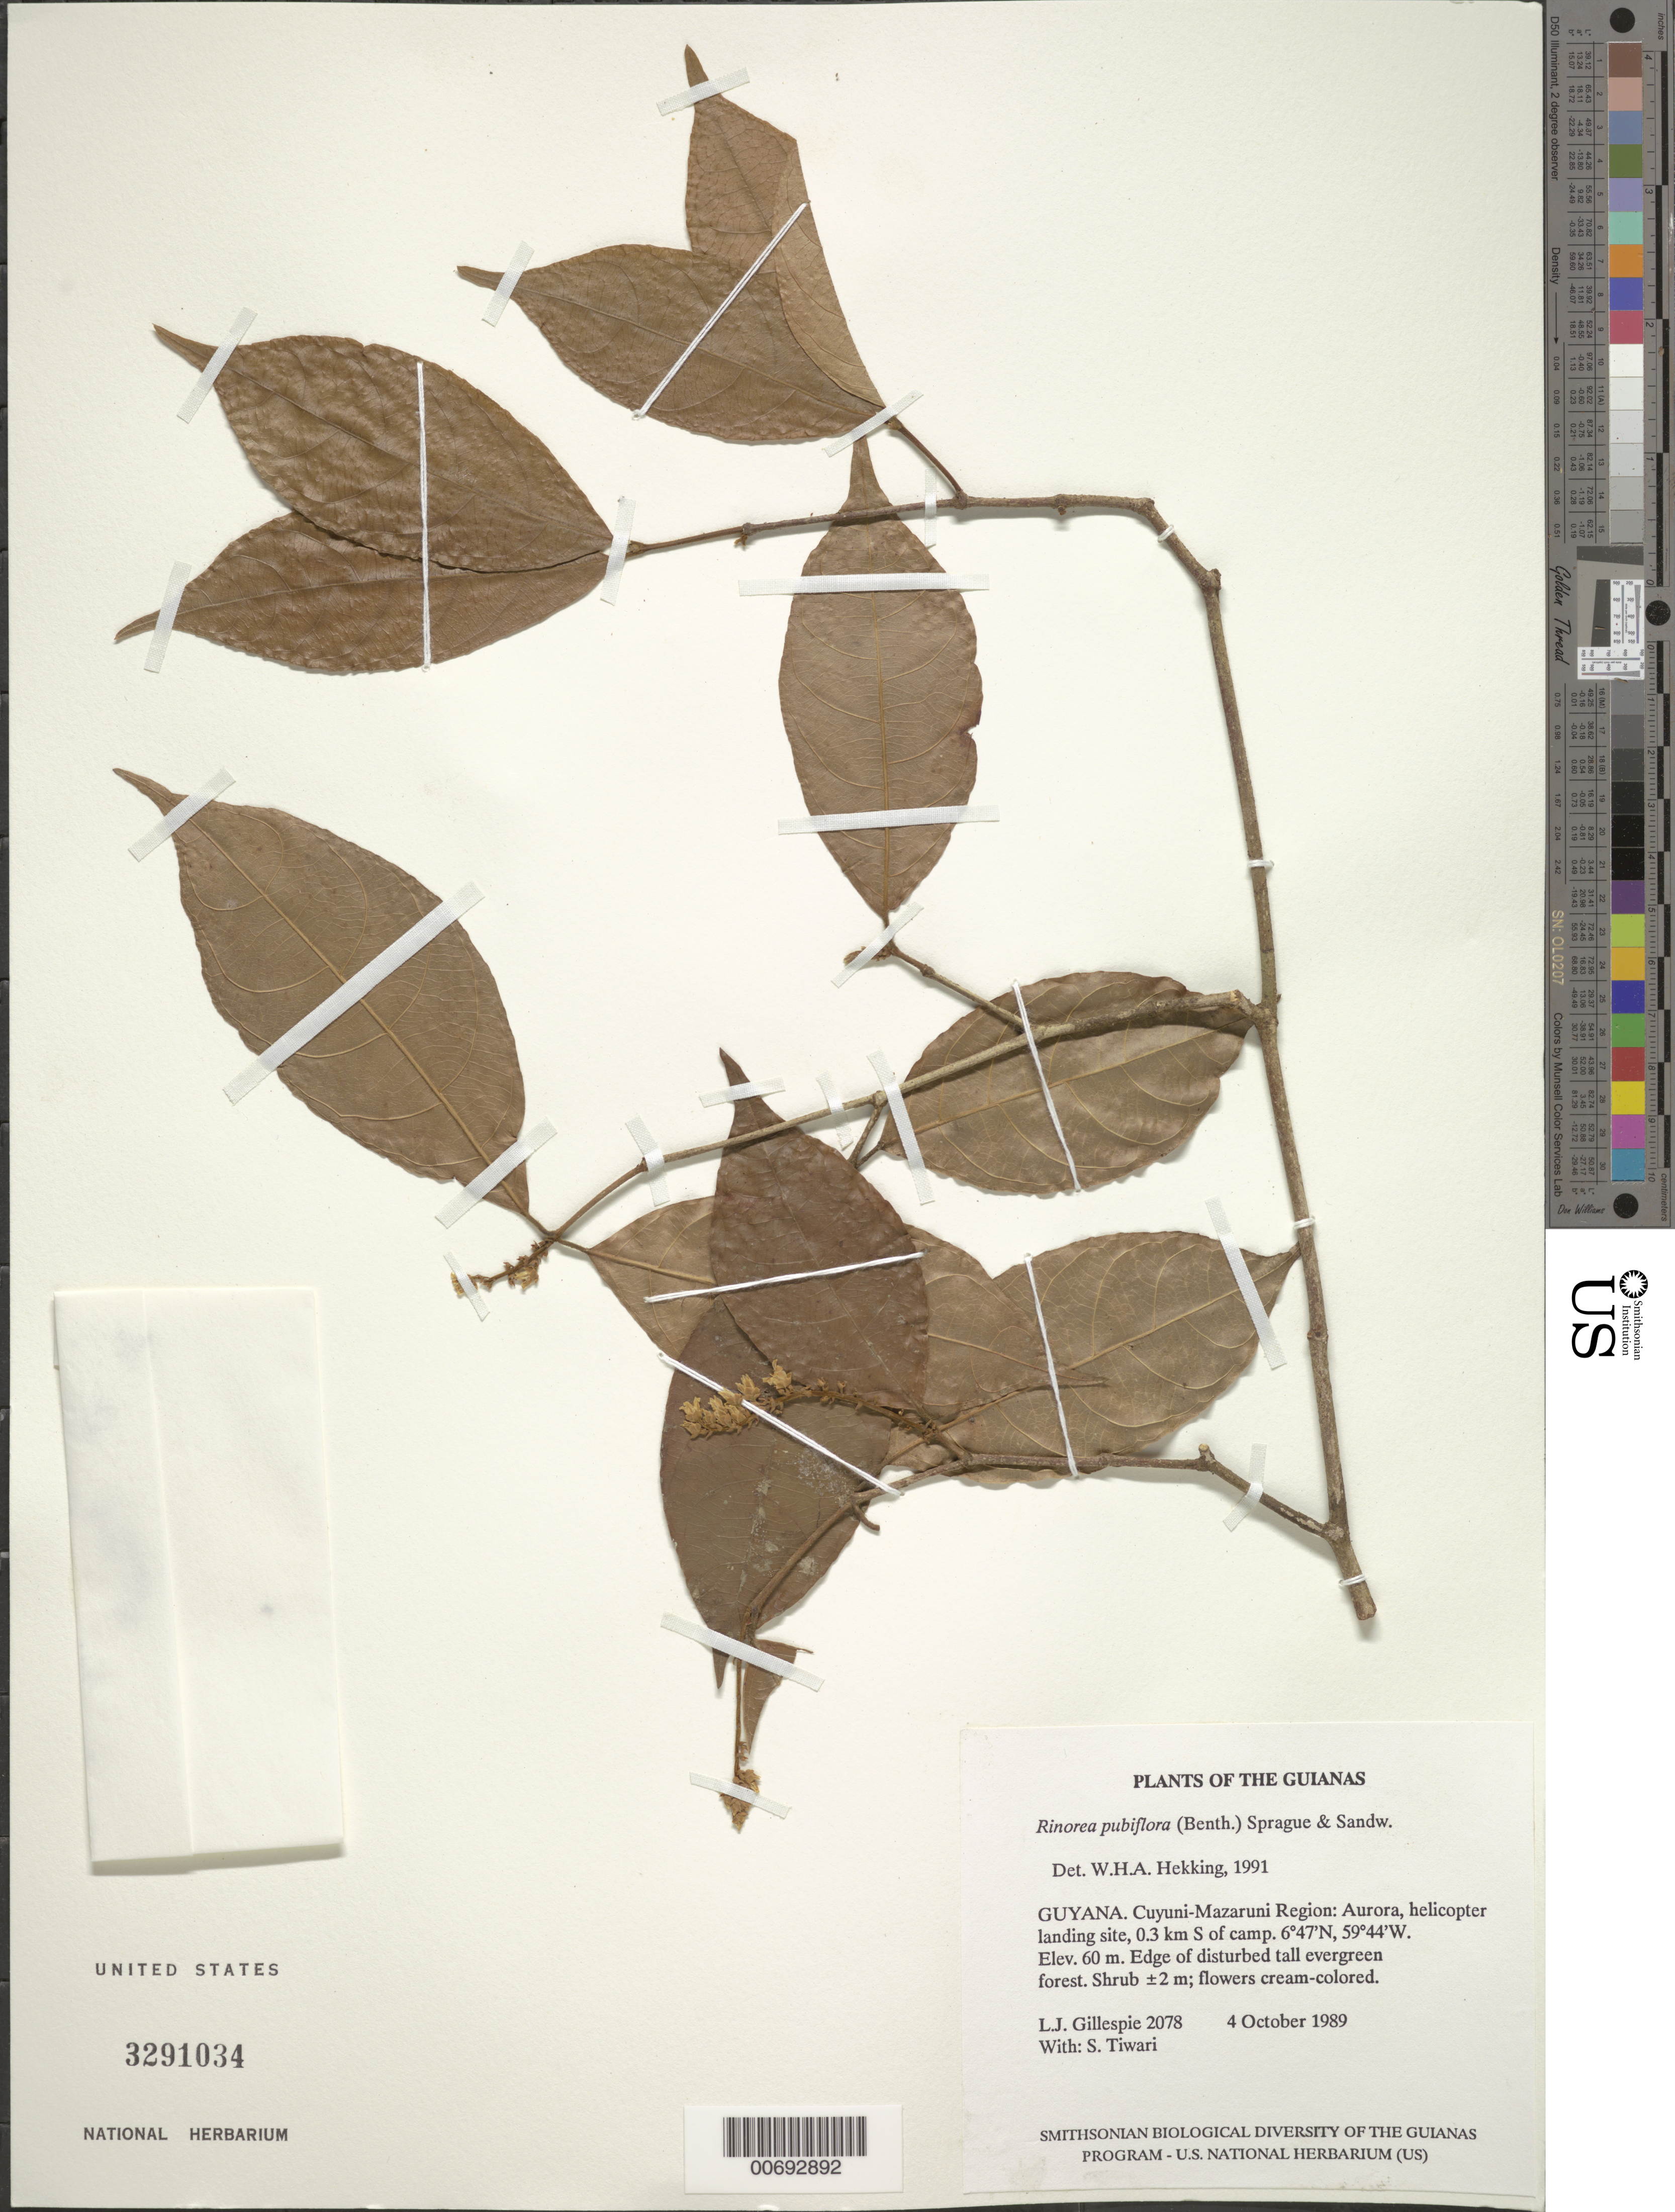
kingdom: Plantae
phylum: Tracheophyta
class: Magnoliopsida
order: Malpighiales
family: Violaceae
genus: Rinorea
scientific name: Rinorea pubiflora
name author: (Benth.) Sprague & Sandwith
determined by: Hekking, W. H. A.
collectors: L. J. Gillespie & S. Tiwari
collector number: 2078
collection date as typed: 4 October 1989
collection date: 1989-10-04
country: Guyana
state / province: Cuyuni-Mazaruni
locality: Aurora, helicopter landing site, 0.3 km S of camp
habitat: Edge of disturbed tall evergreen forest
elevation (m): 60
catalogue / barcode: US 3291034